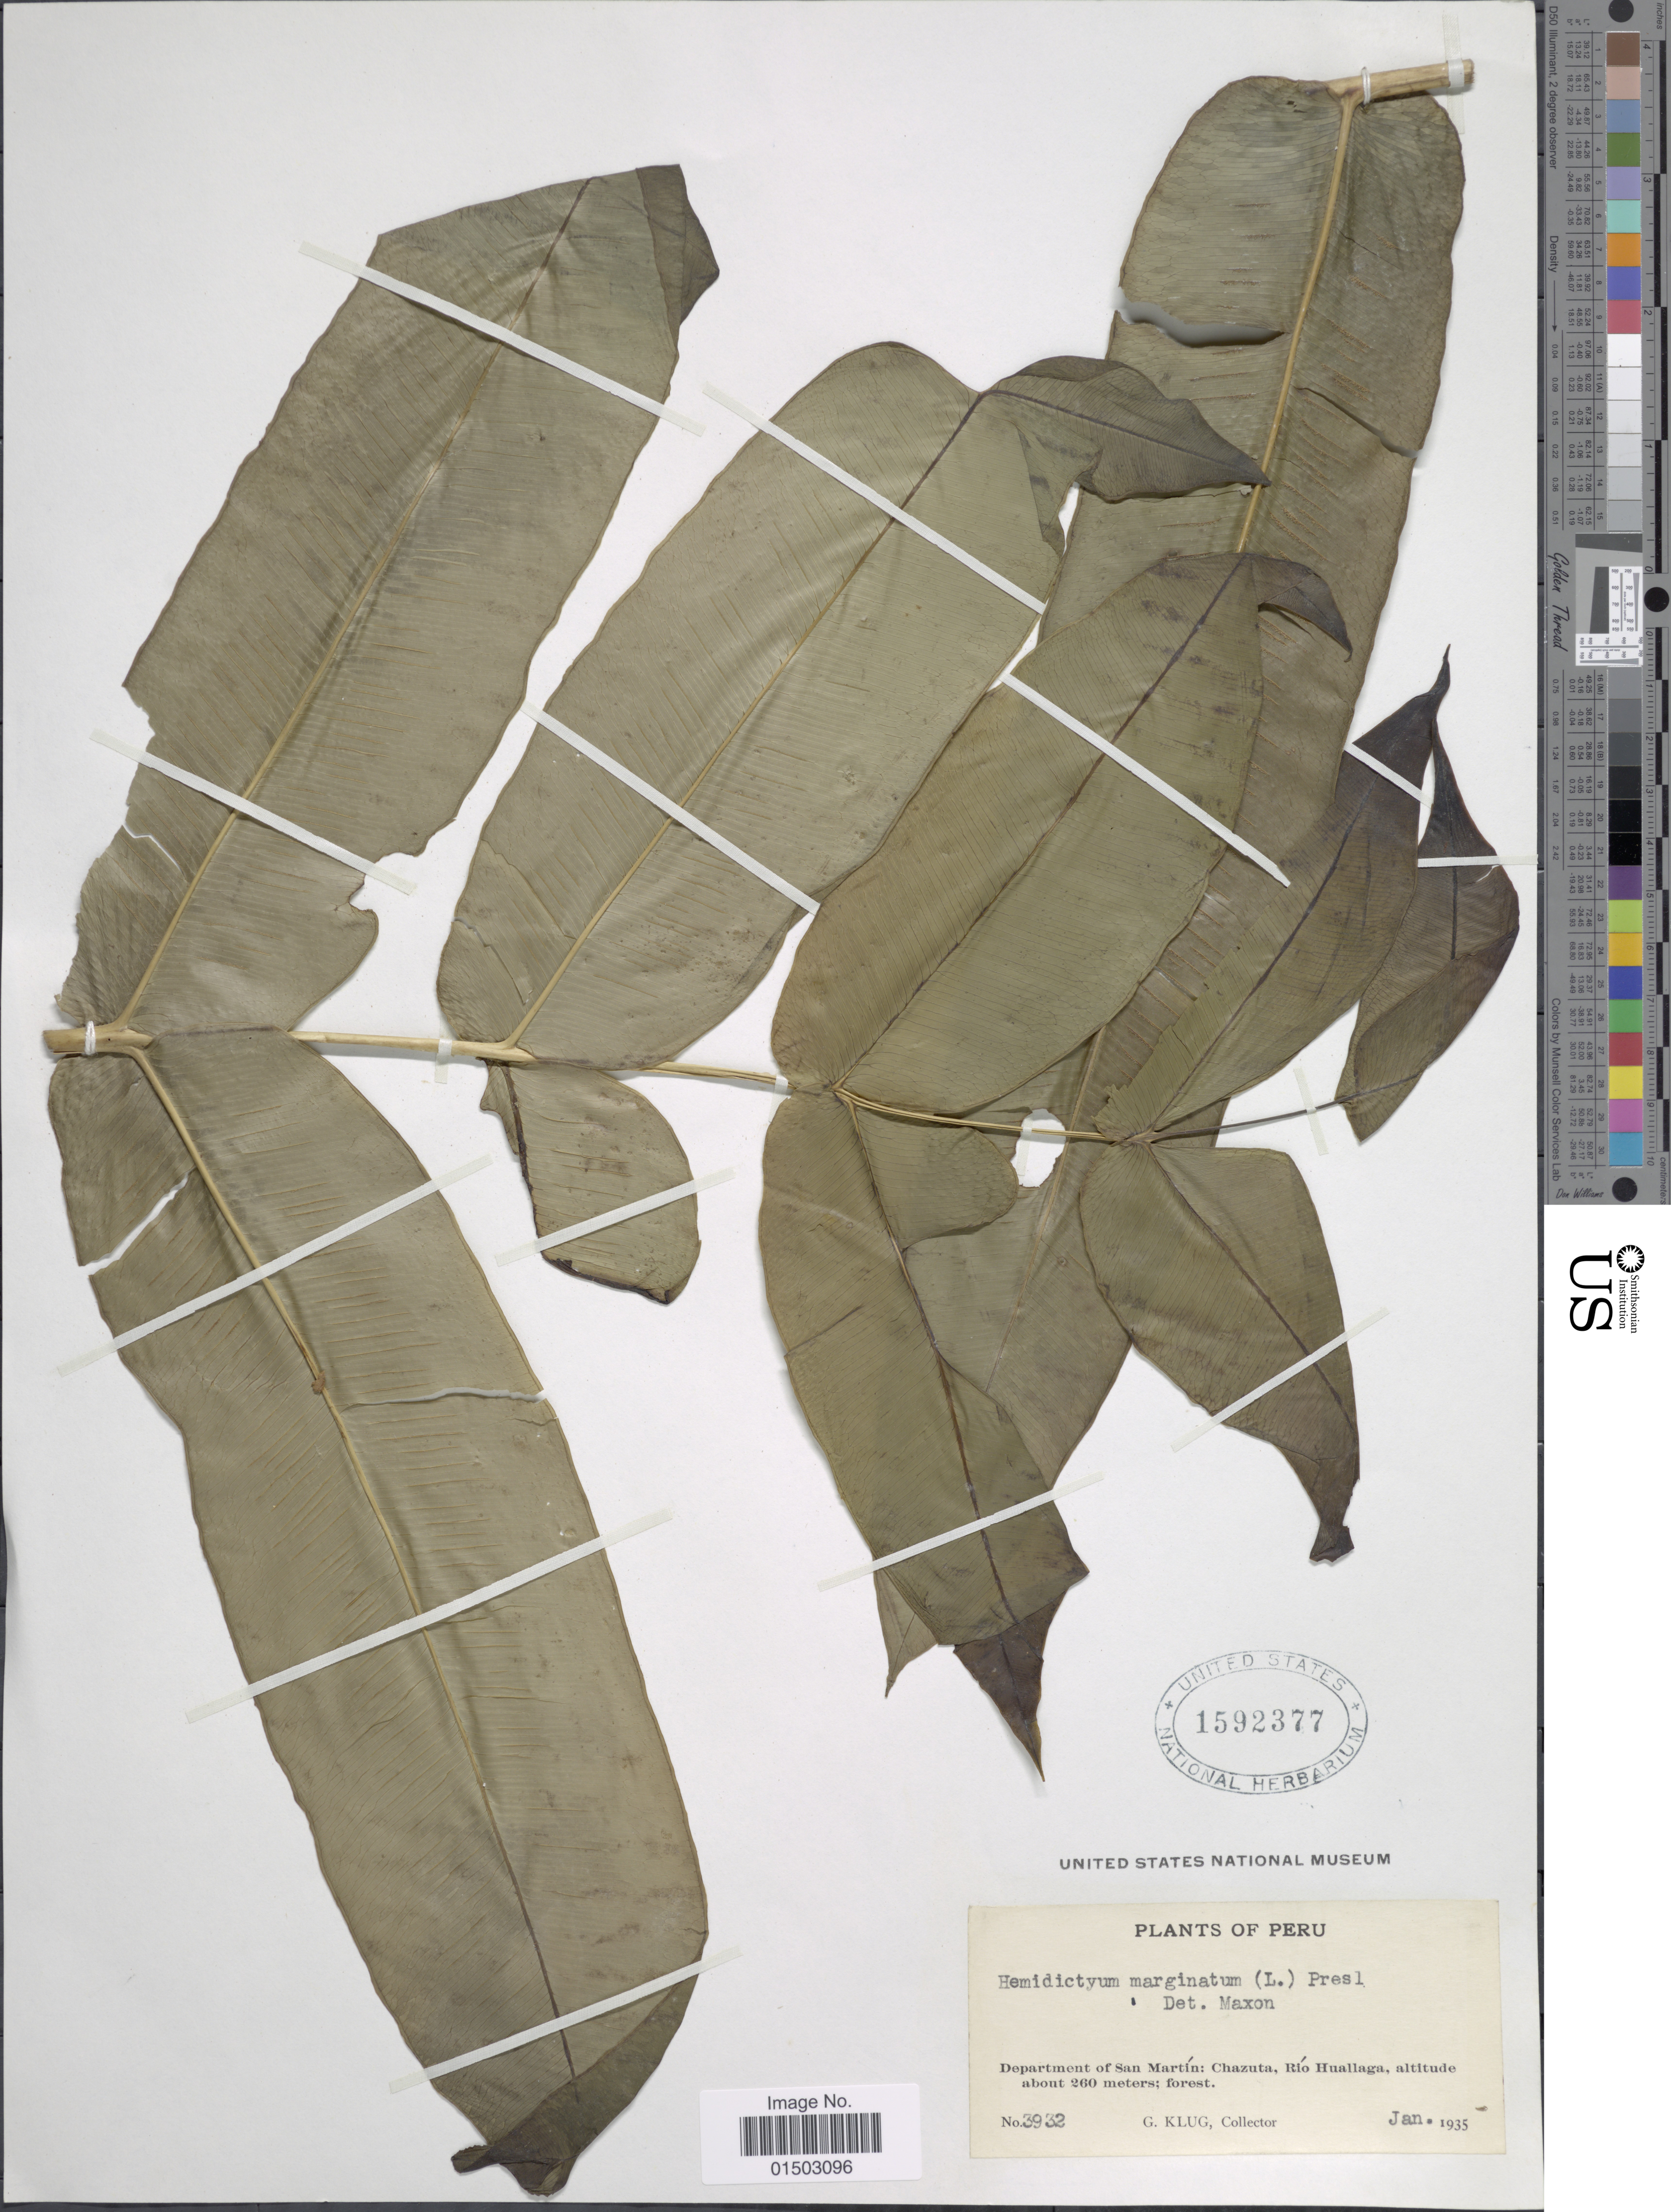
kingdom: Plantae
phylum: Tracheophyta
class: Polypodiopsida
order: Polypodiales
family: Hemidictyaceae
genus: Hemidictyum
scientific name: Hemidictyum marginatum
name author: (L.) C. Presl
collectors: G. Klug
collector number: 3932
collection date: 1935-01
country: Peru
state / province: San Martín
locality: Peru. Department of San Martin Chazuta, Rio Huallaga.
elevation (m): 260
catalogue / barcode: US 1592377